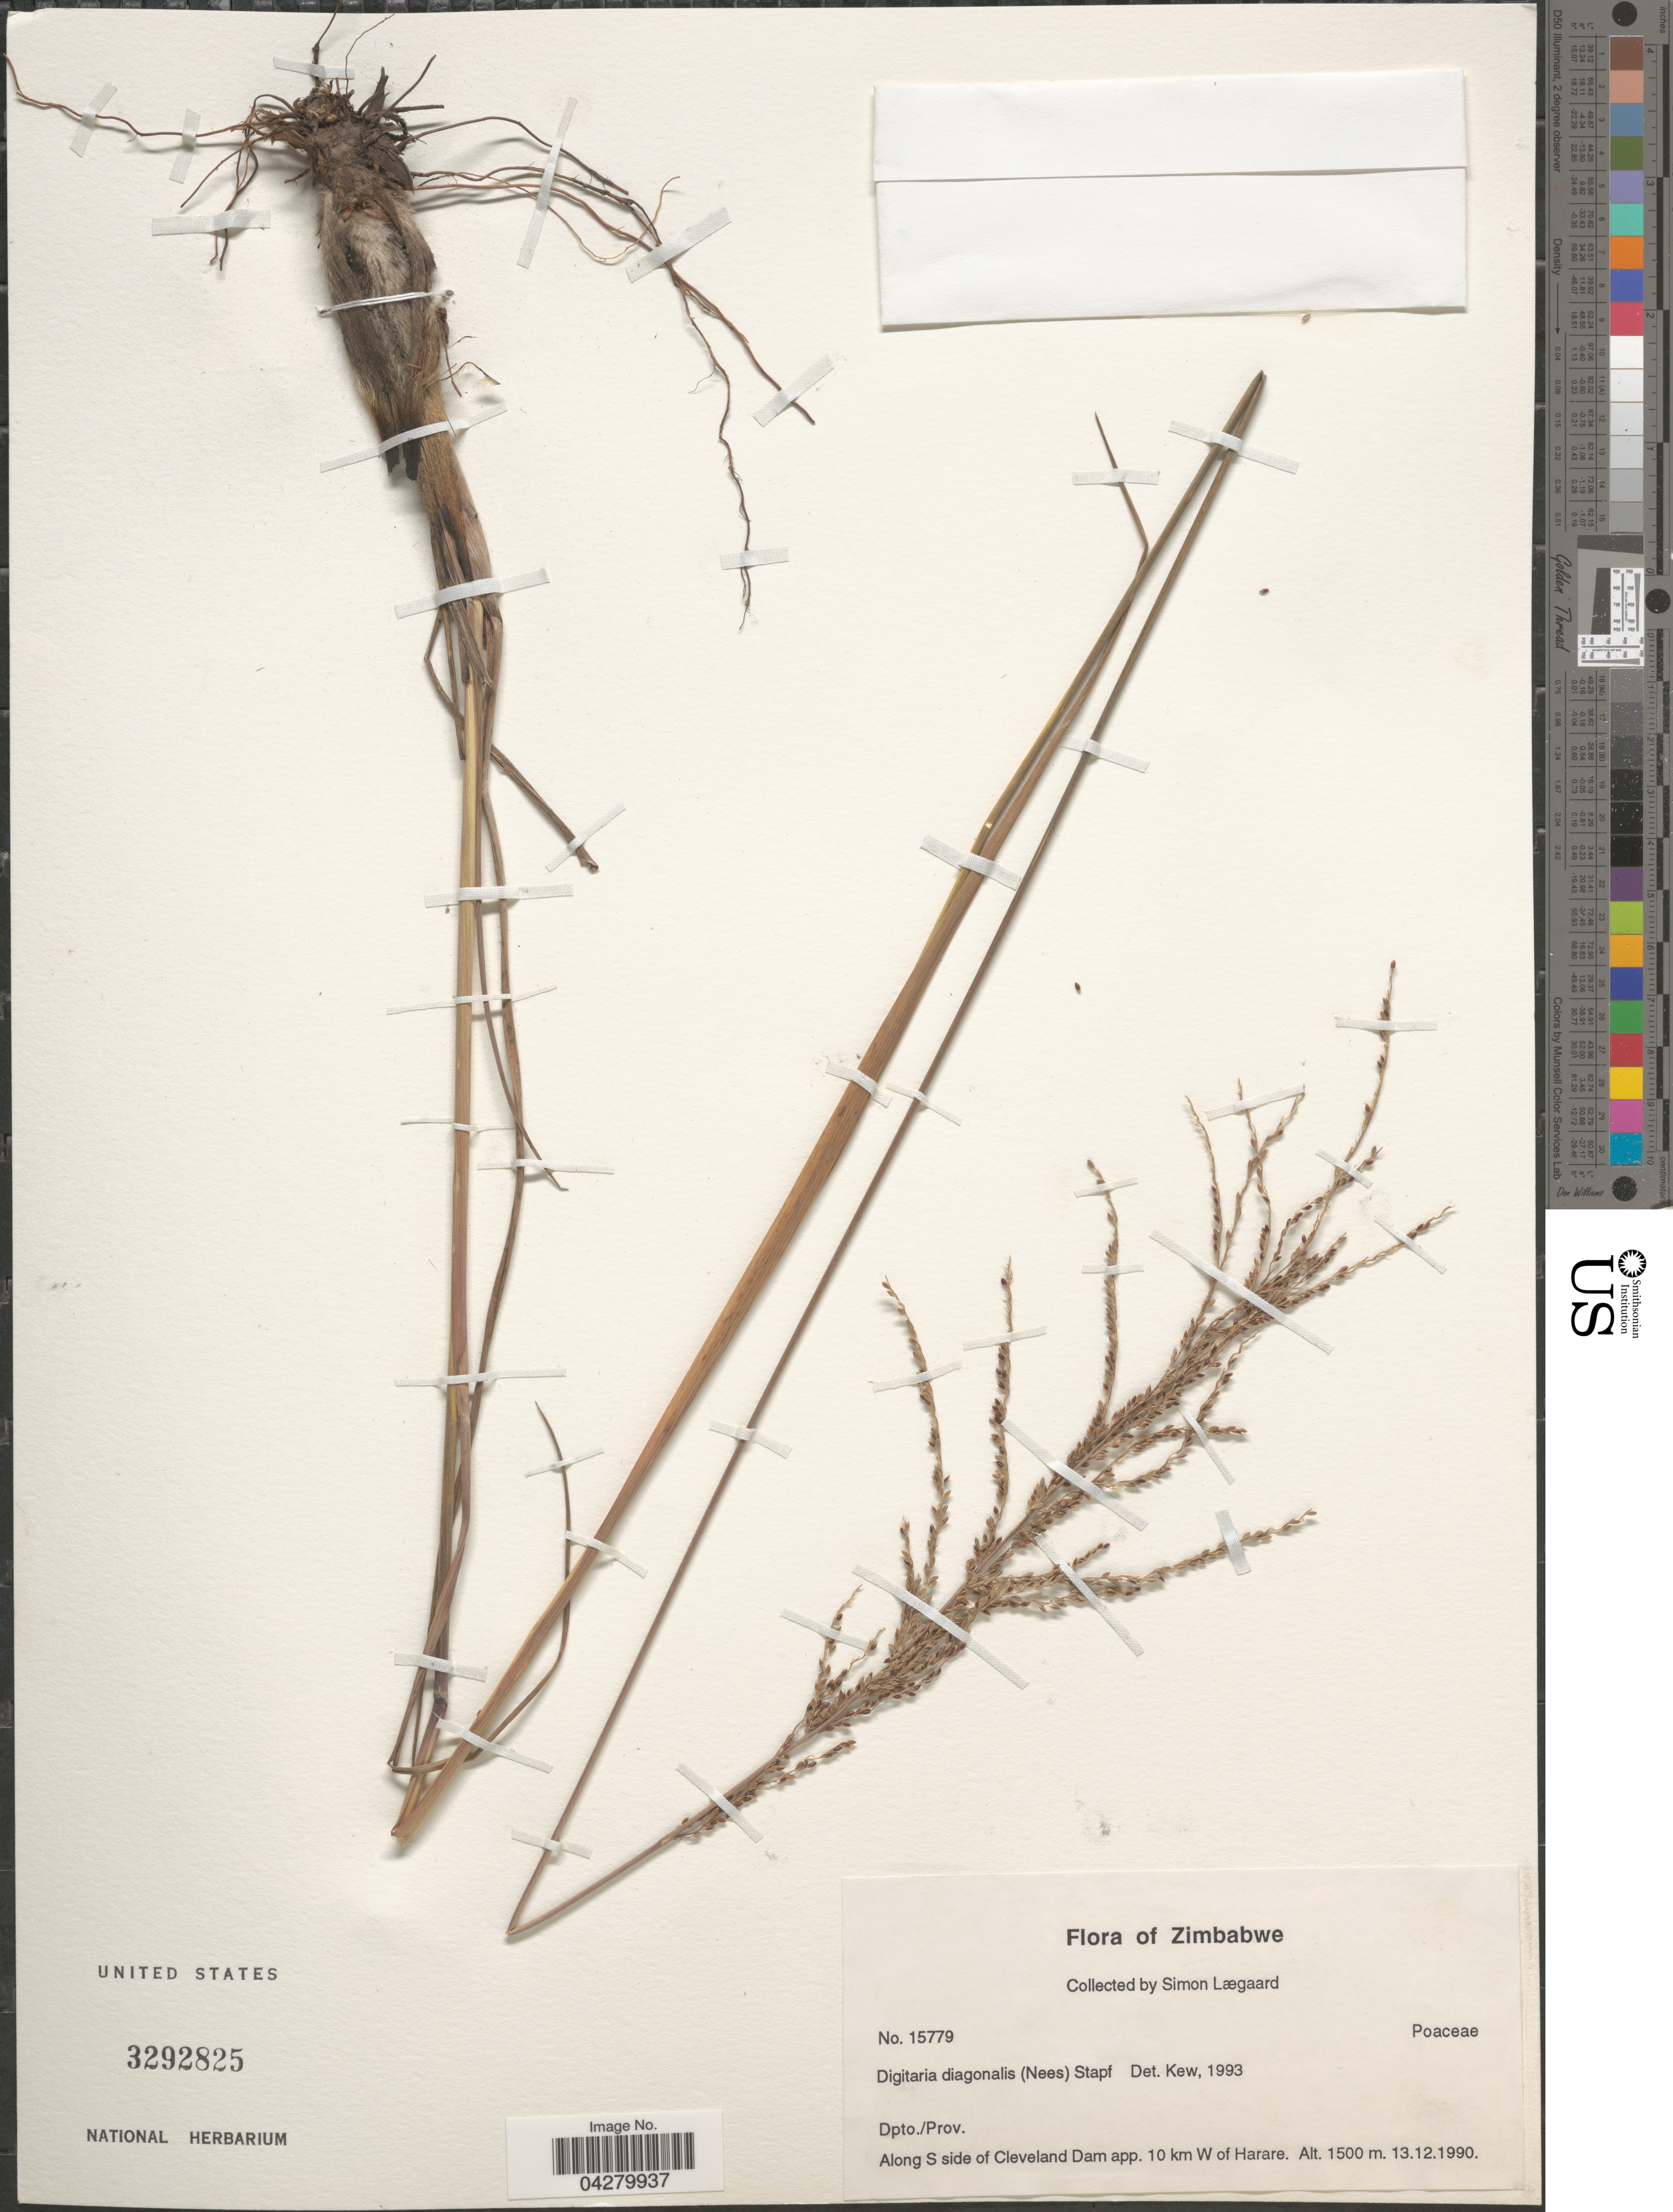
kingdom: Plantae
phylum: Tracheophyta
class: Liliopsida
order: Poales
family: Poaceae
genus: Digitaria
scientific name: Digitaria diagonalis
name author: (Nees) Stapf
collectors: S. Lægaard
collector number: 15779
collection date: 1990-12-13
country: Zimbabwe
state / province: Harare (city)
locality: Dpto./Prov. Along S side of Cleveland Dam app. 10 km W of Harare.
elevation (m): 1500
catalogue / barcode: US 3292825